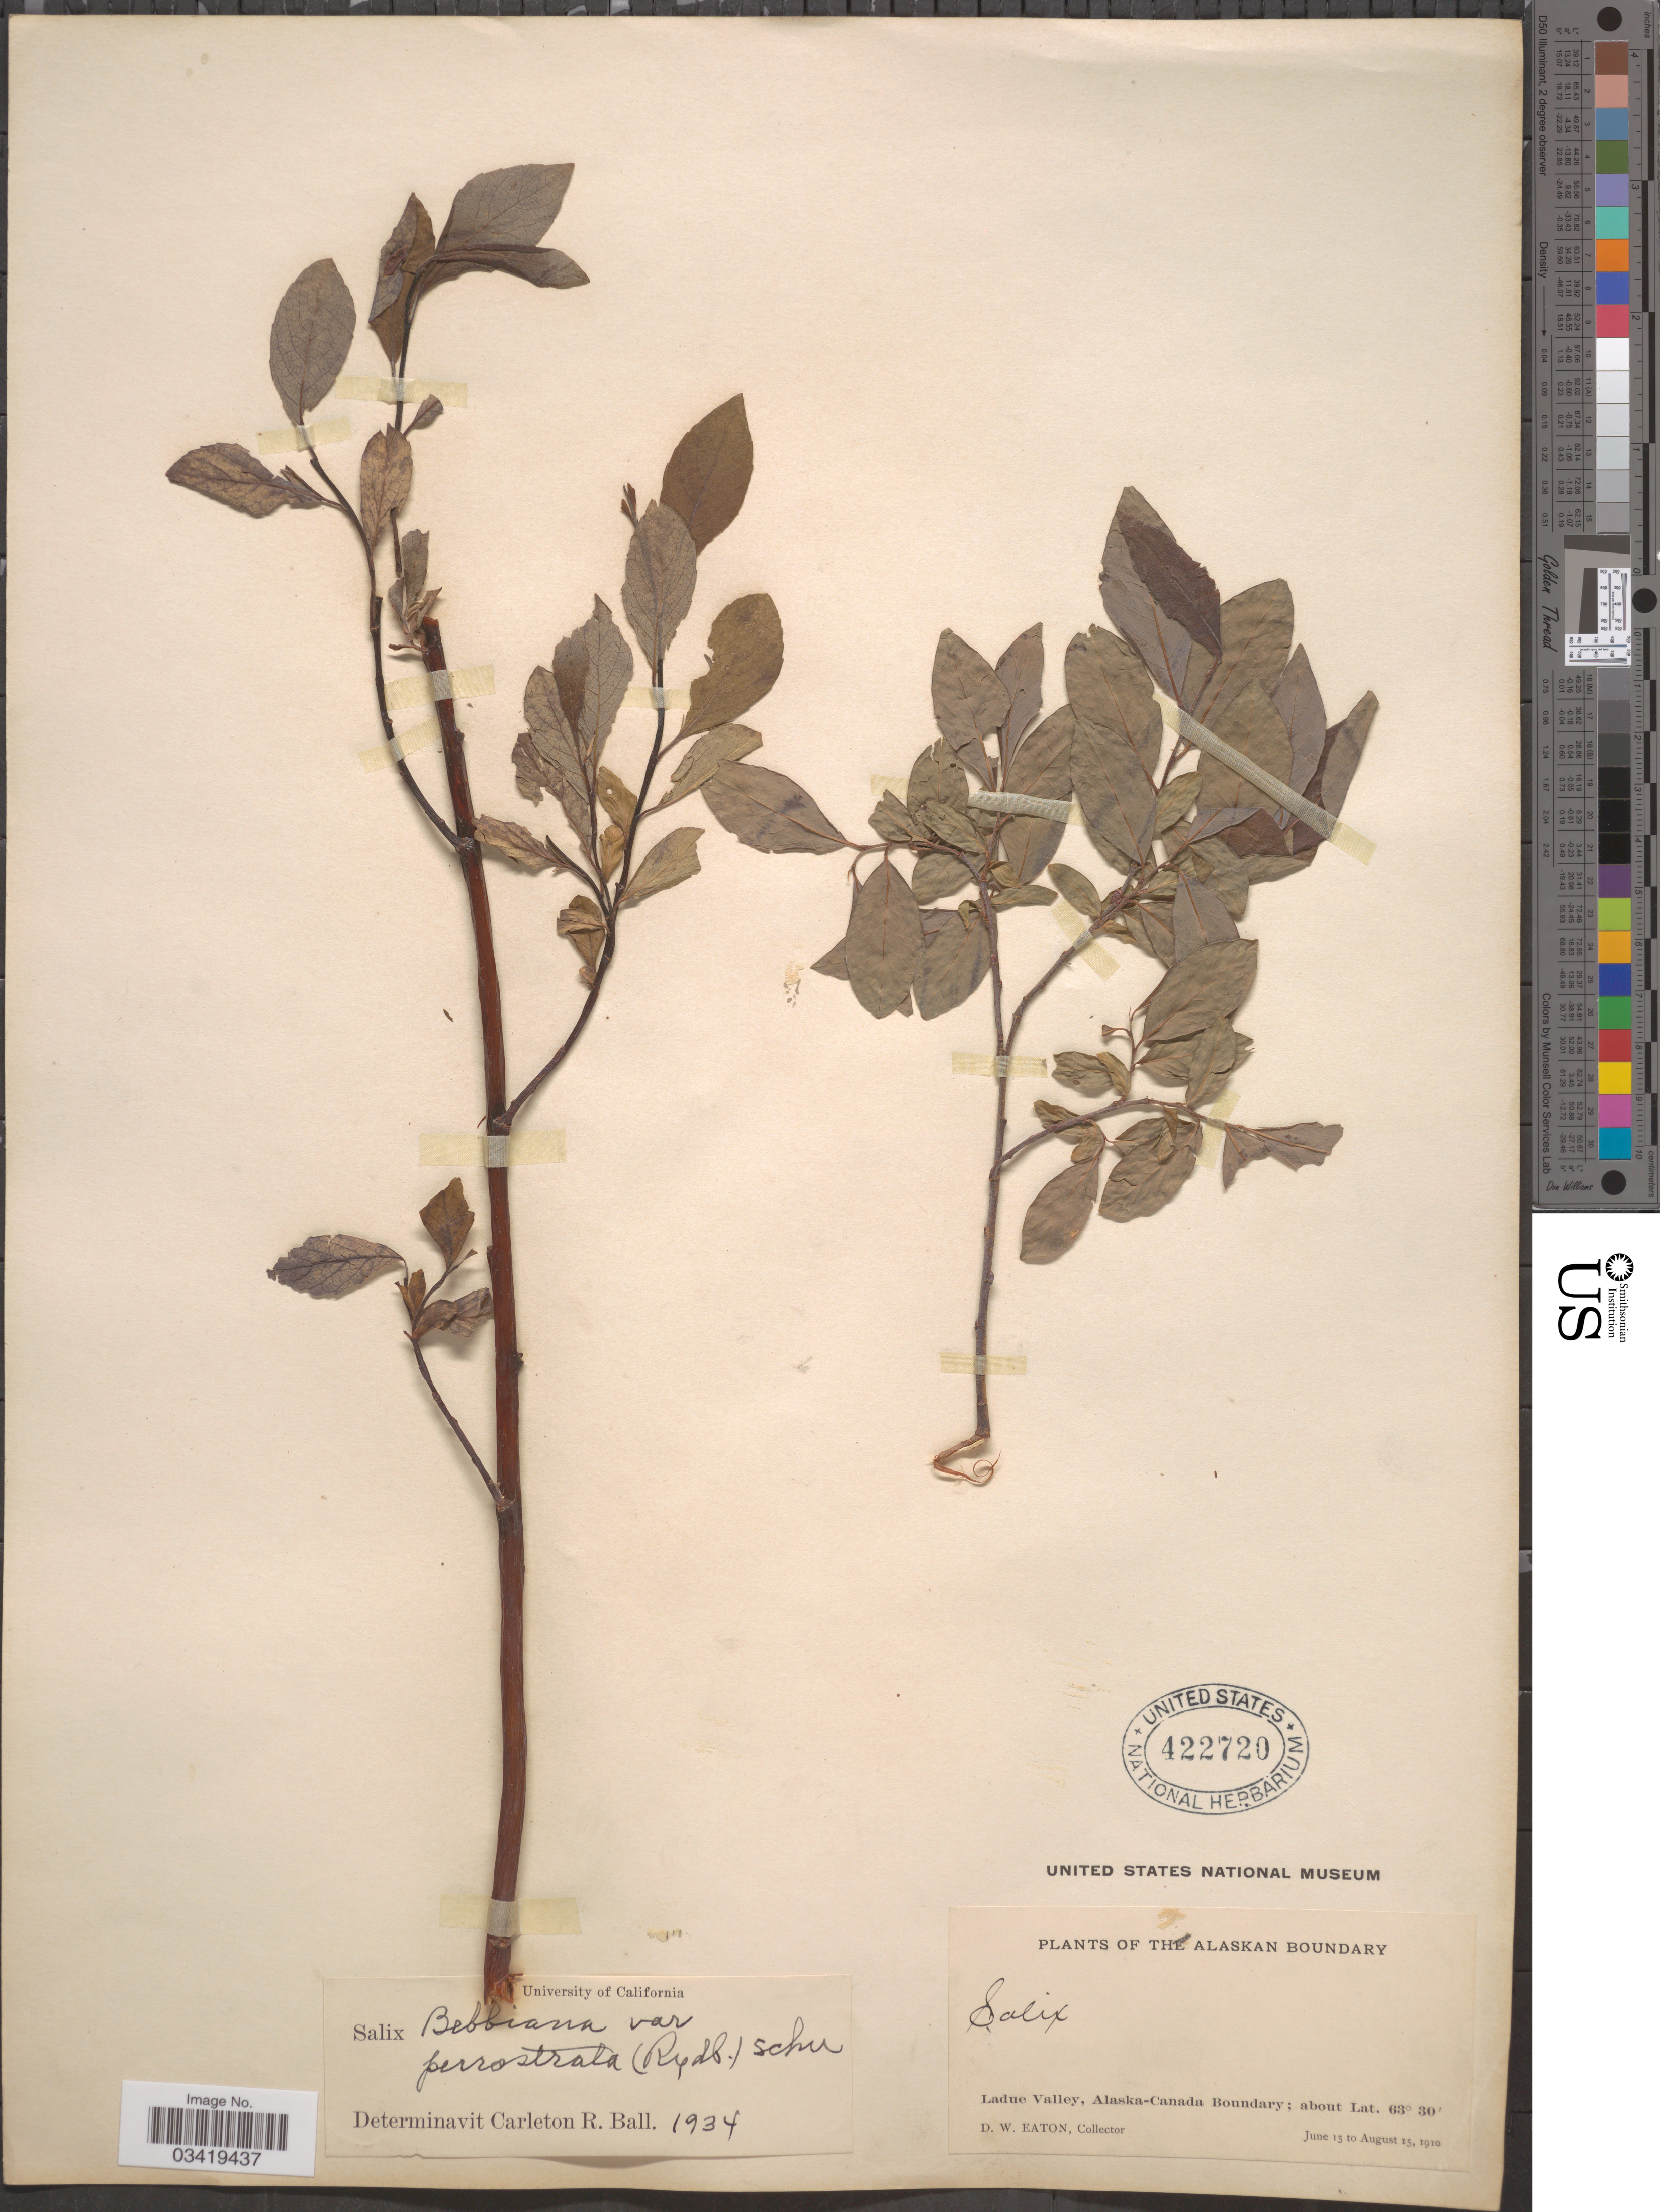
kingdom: Plantae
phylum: Tracheophyta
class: Magnoliopsida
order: Malpighiales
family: Salicaceae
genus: Salix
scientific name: Salix bebbiana var. perrostrata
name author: Sarg.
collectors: D. Eaton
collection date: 1910-06-15/1910-08-15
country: United States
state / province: Alaska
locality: The Alaskan Boundary. Ladue Valley, Alaska-Canada Boundary.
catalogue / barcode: US 422720